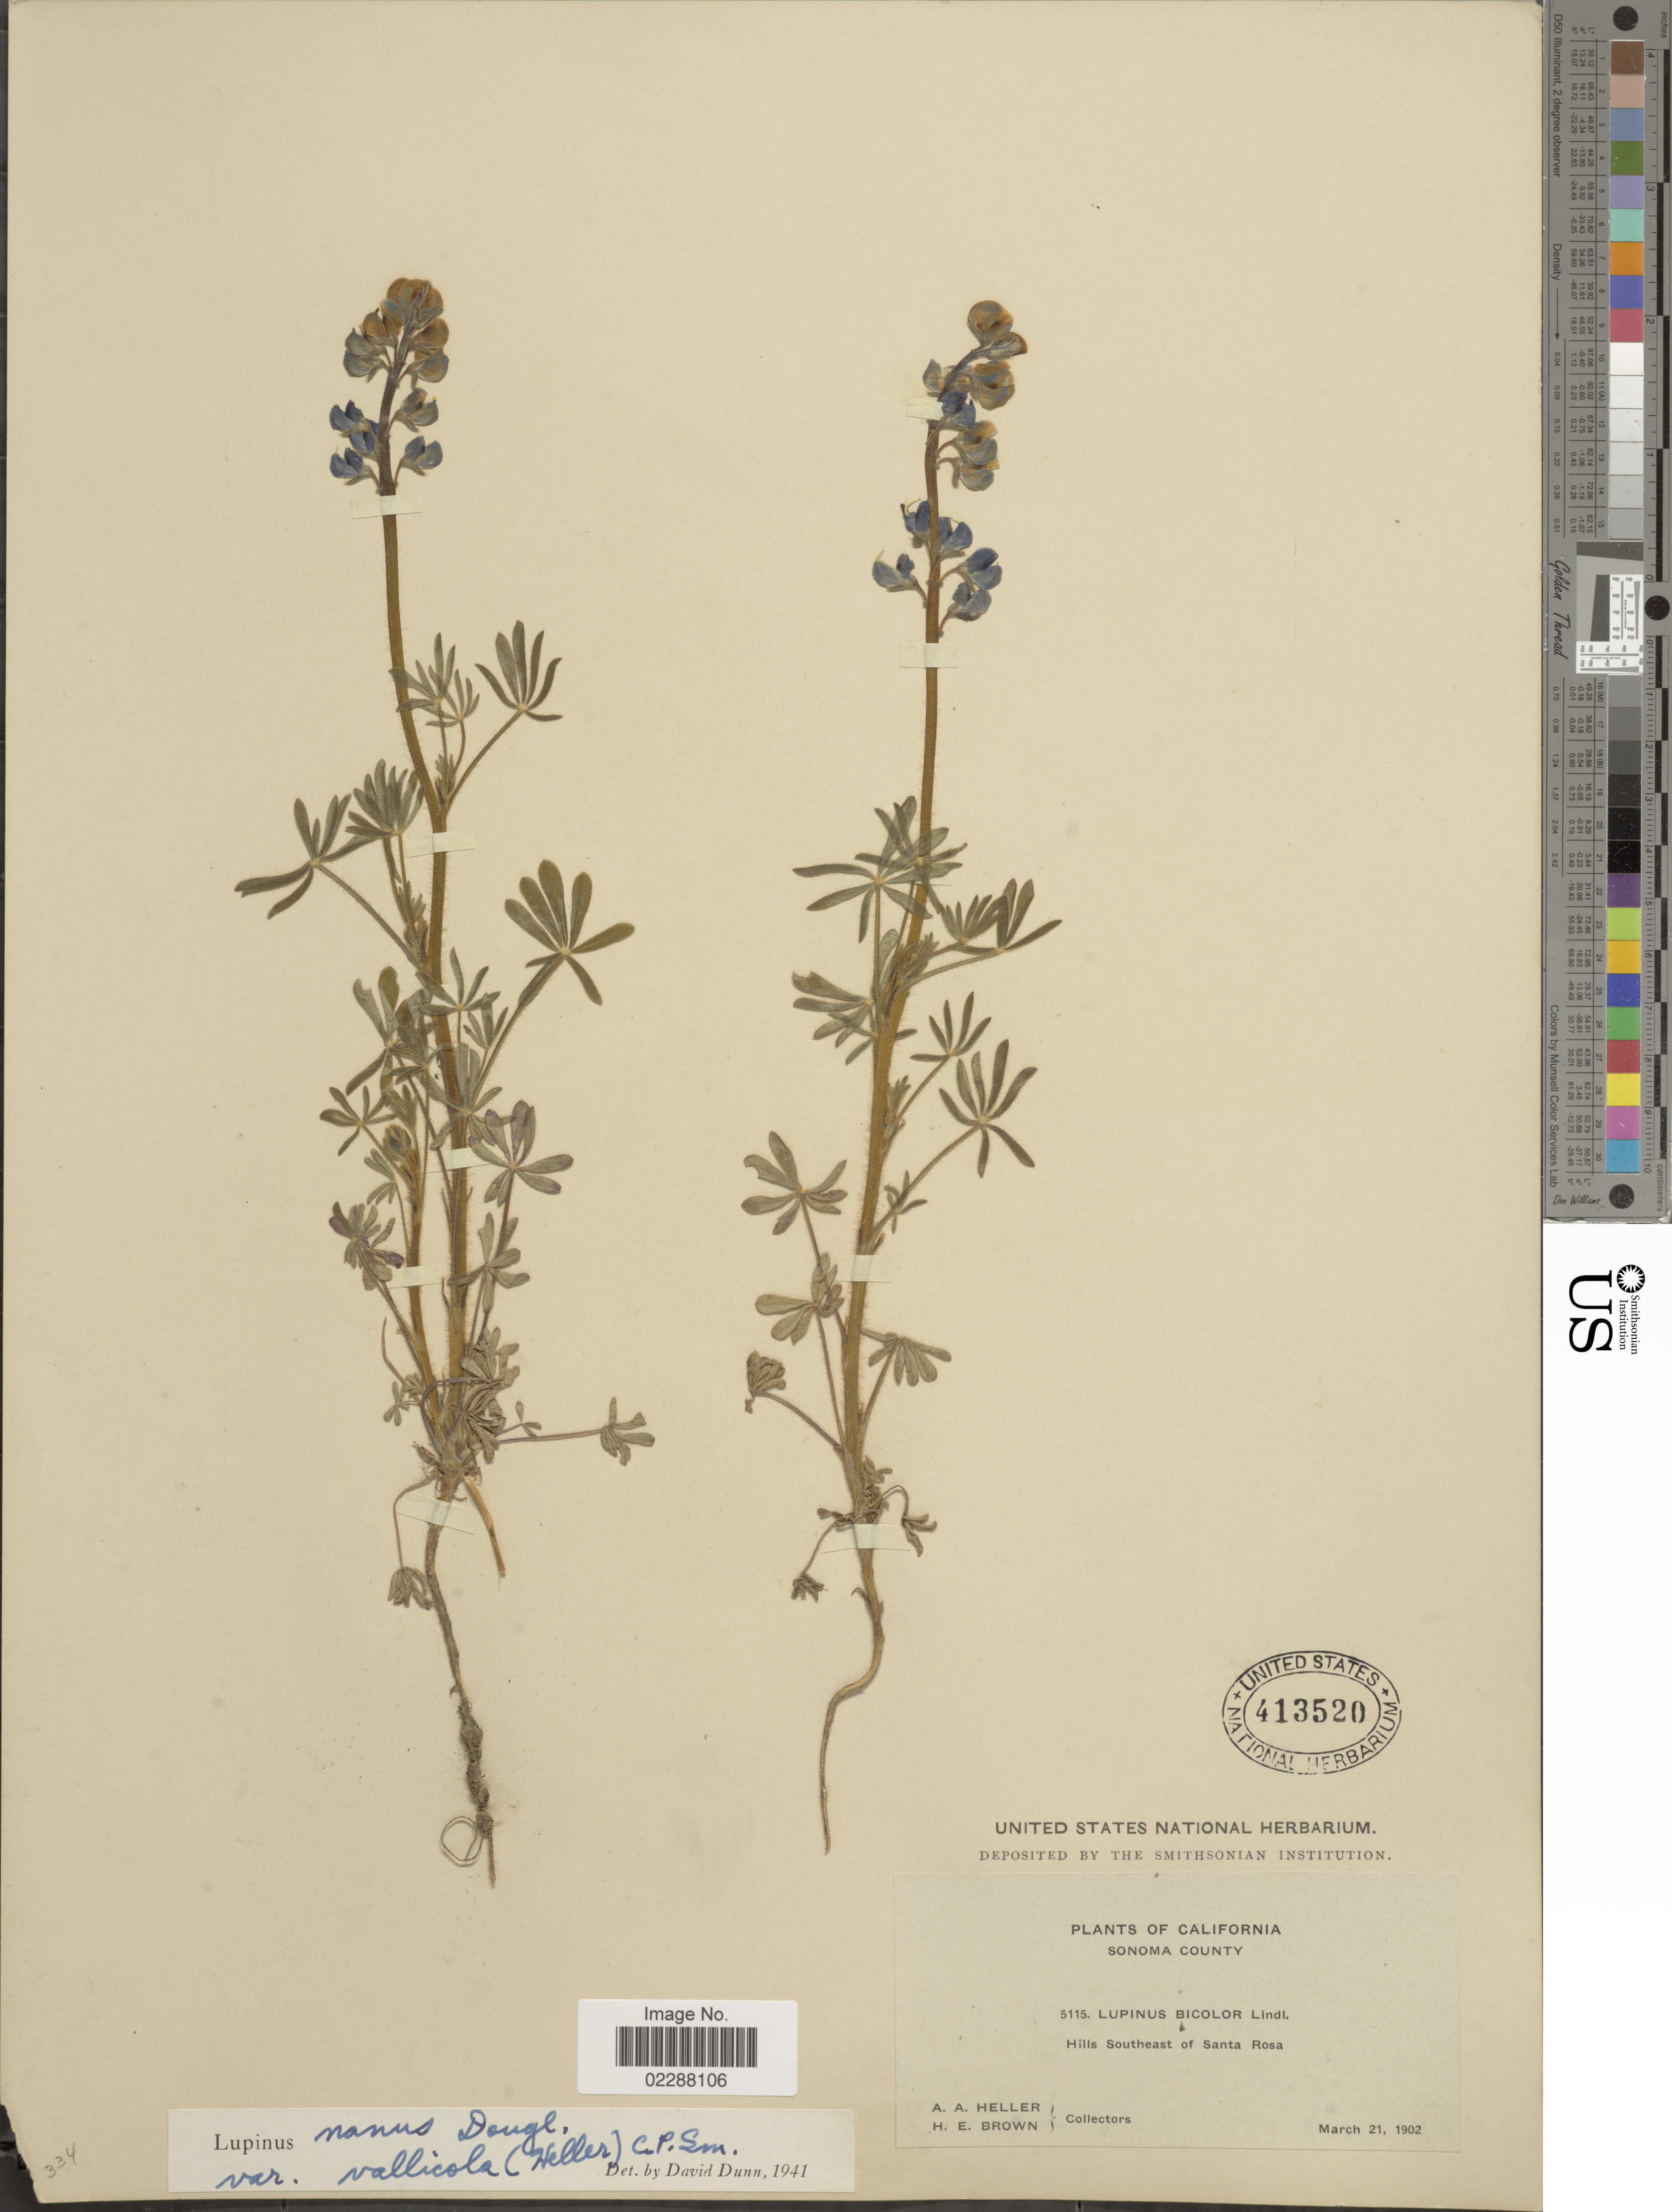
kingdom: Plantae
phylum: Tracheophyta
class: Magnoliopsida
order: Fabales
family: Fabaceae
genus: Lupinus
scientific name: Lupinus vallicola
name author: A. Heller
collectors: A. A. Heller & H. E. Brown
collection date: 1902-03-21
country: United States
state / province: California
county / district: Sonoma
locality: Sonoma County, Hills Southeast of Santa Rosa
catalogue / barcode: US 413520